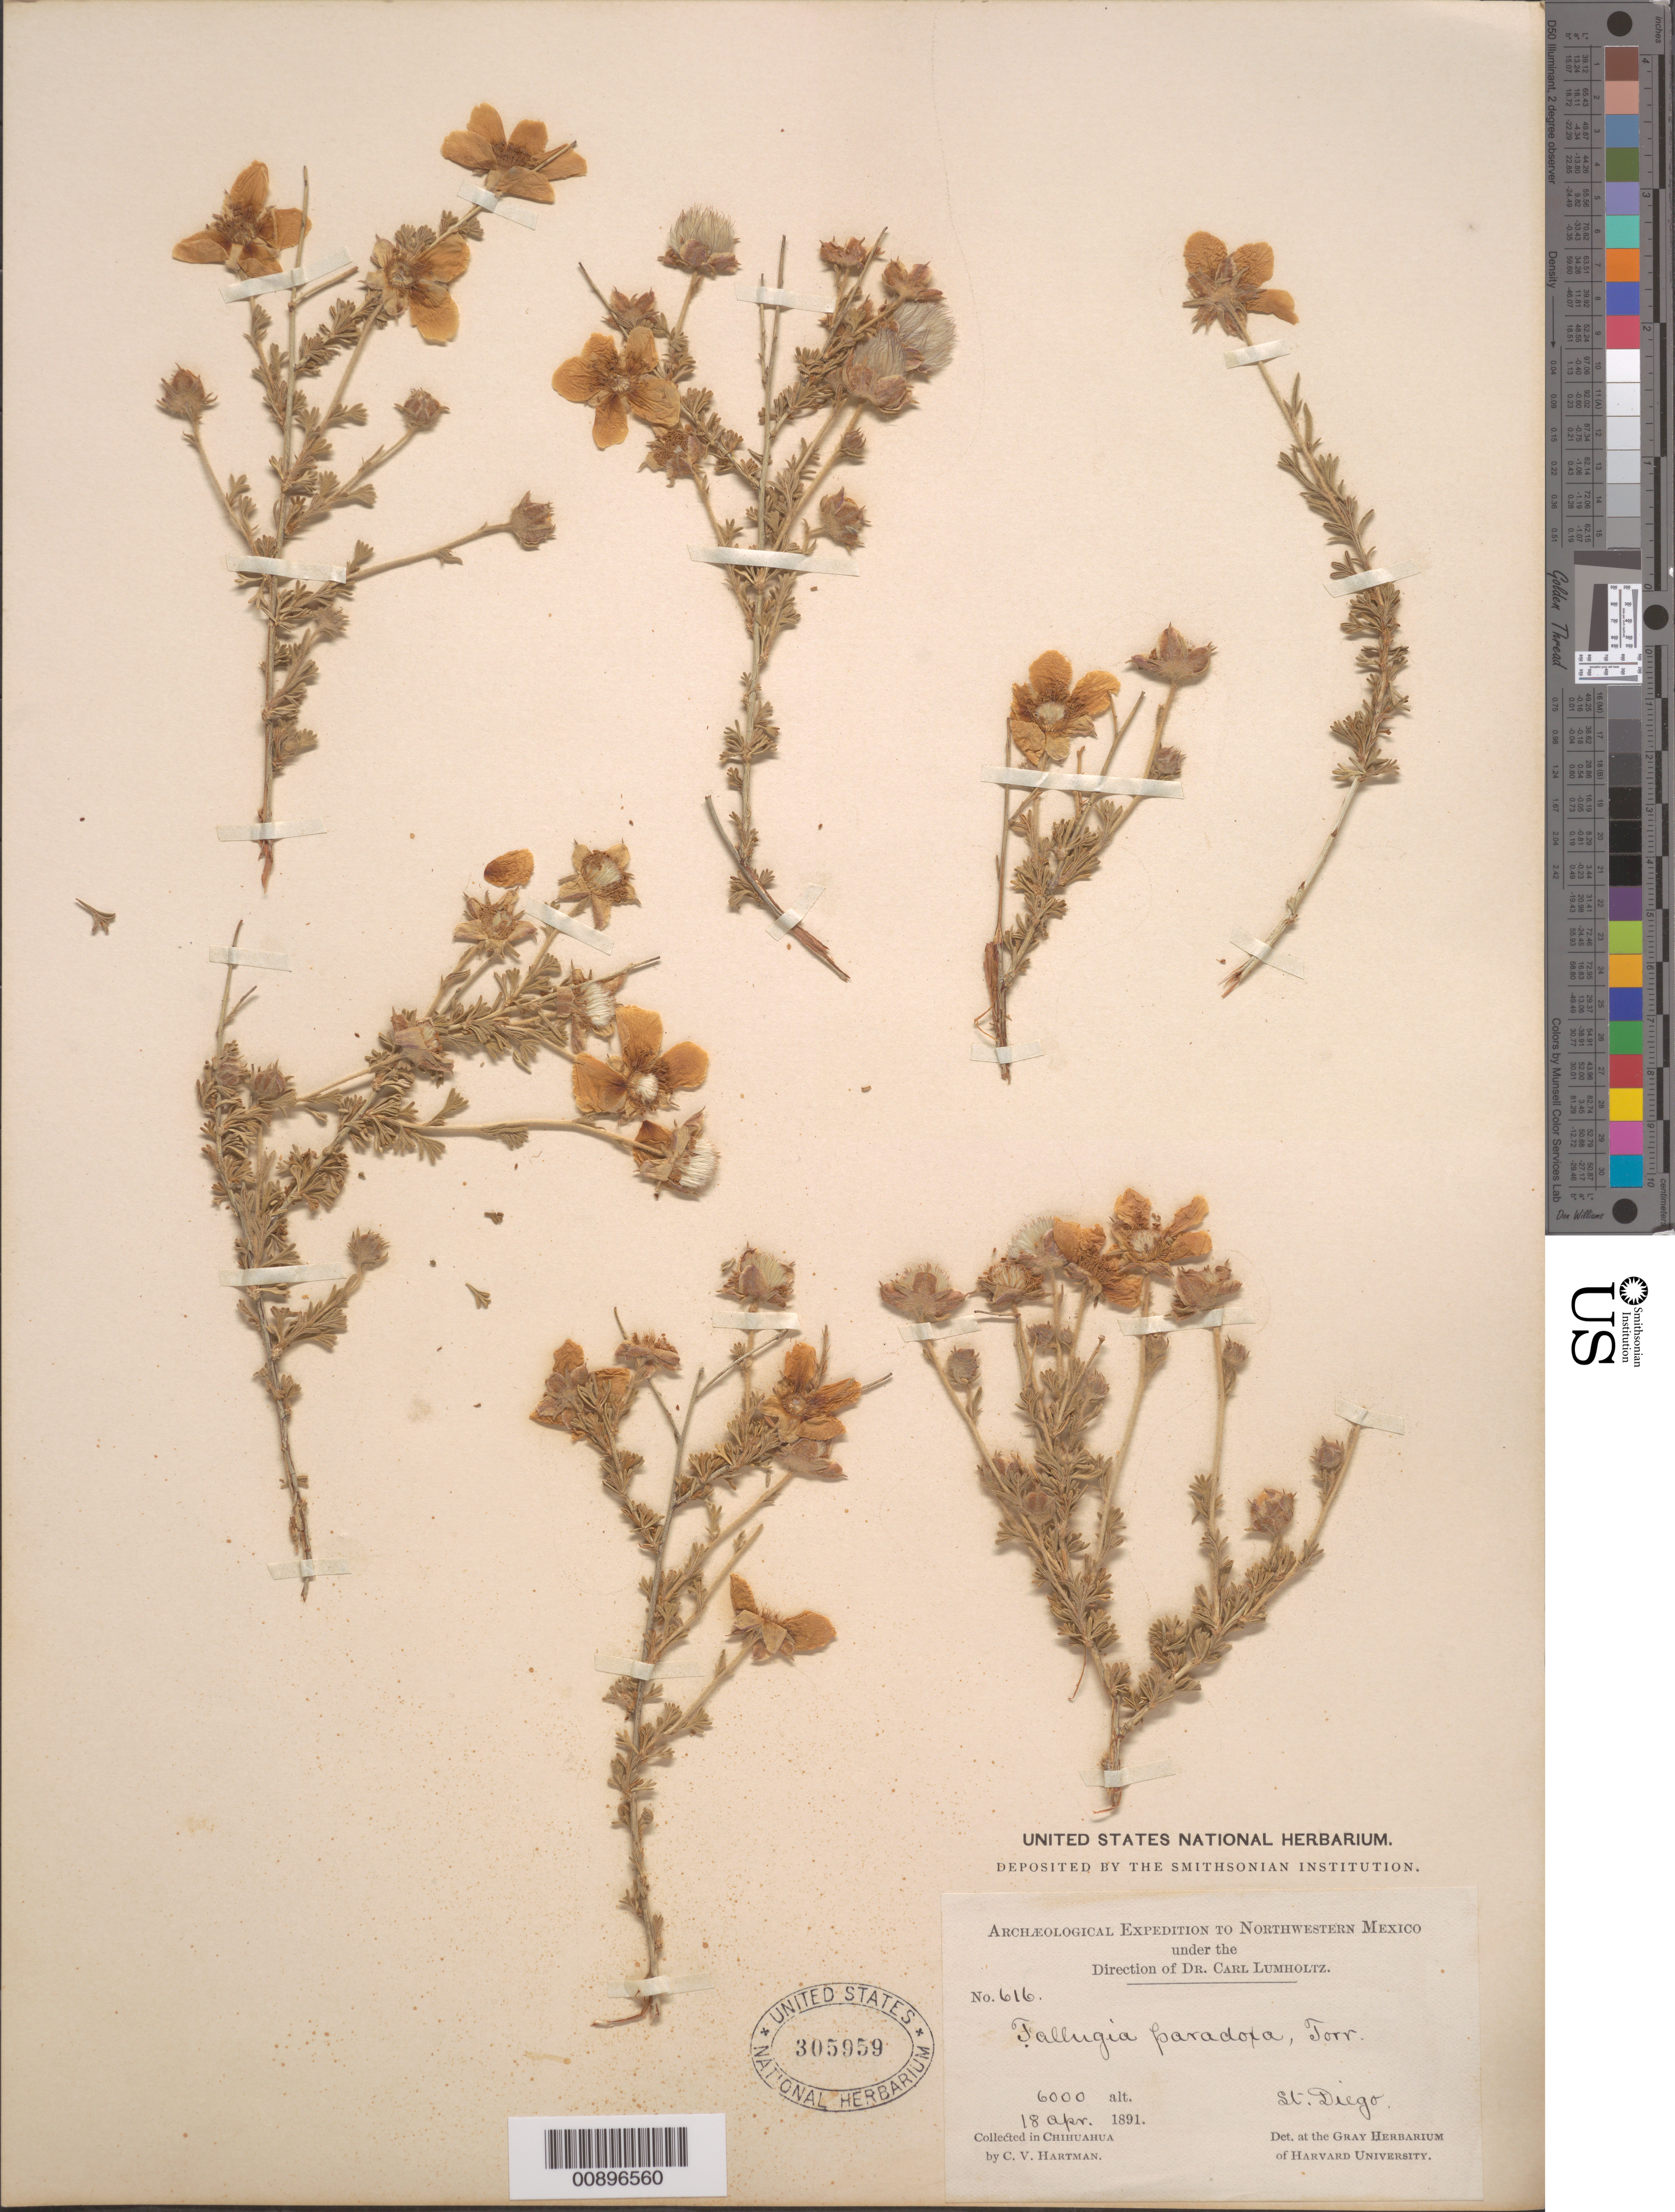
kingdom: Plantae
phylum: Tracheophyta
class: Magnoliopsida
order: Rosales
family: Rosaceae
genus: Fallugia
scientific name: Fallugia paradoxa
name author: (D. Don ex Tilloch & T. Taylor) Endl. ex Torr.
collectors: C. V. Hartman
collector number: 616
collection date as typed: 18 Apr 1891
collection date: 1891-04-18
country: Mexico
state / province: Chihuahua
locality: St. Diego, Chihuahua.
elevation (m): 1829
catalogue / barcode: US 305959